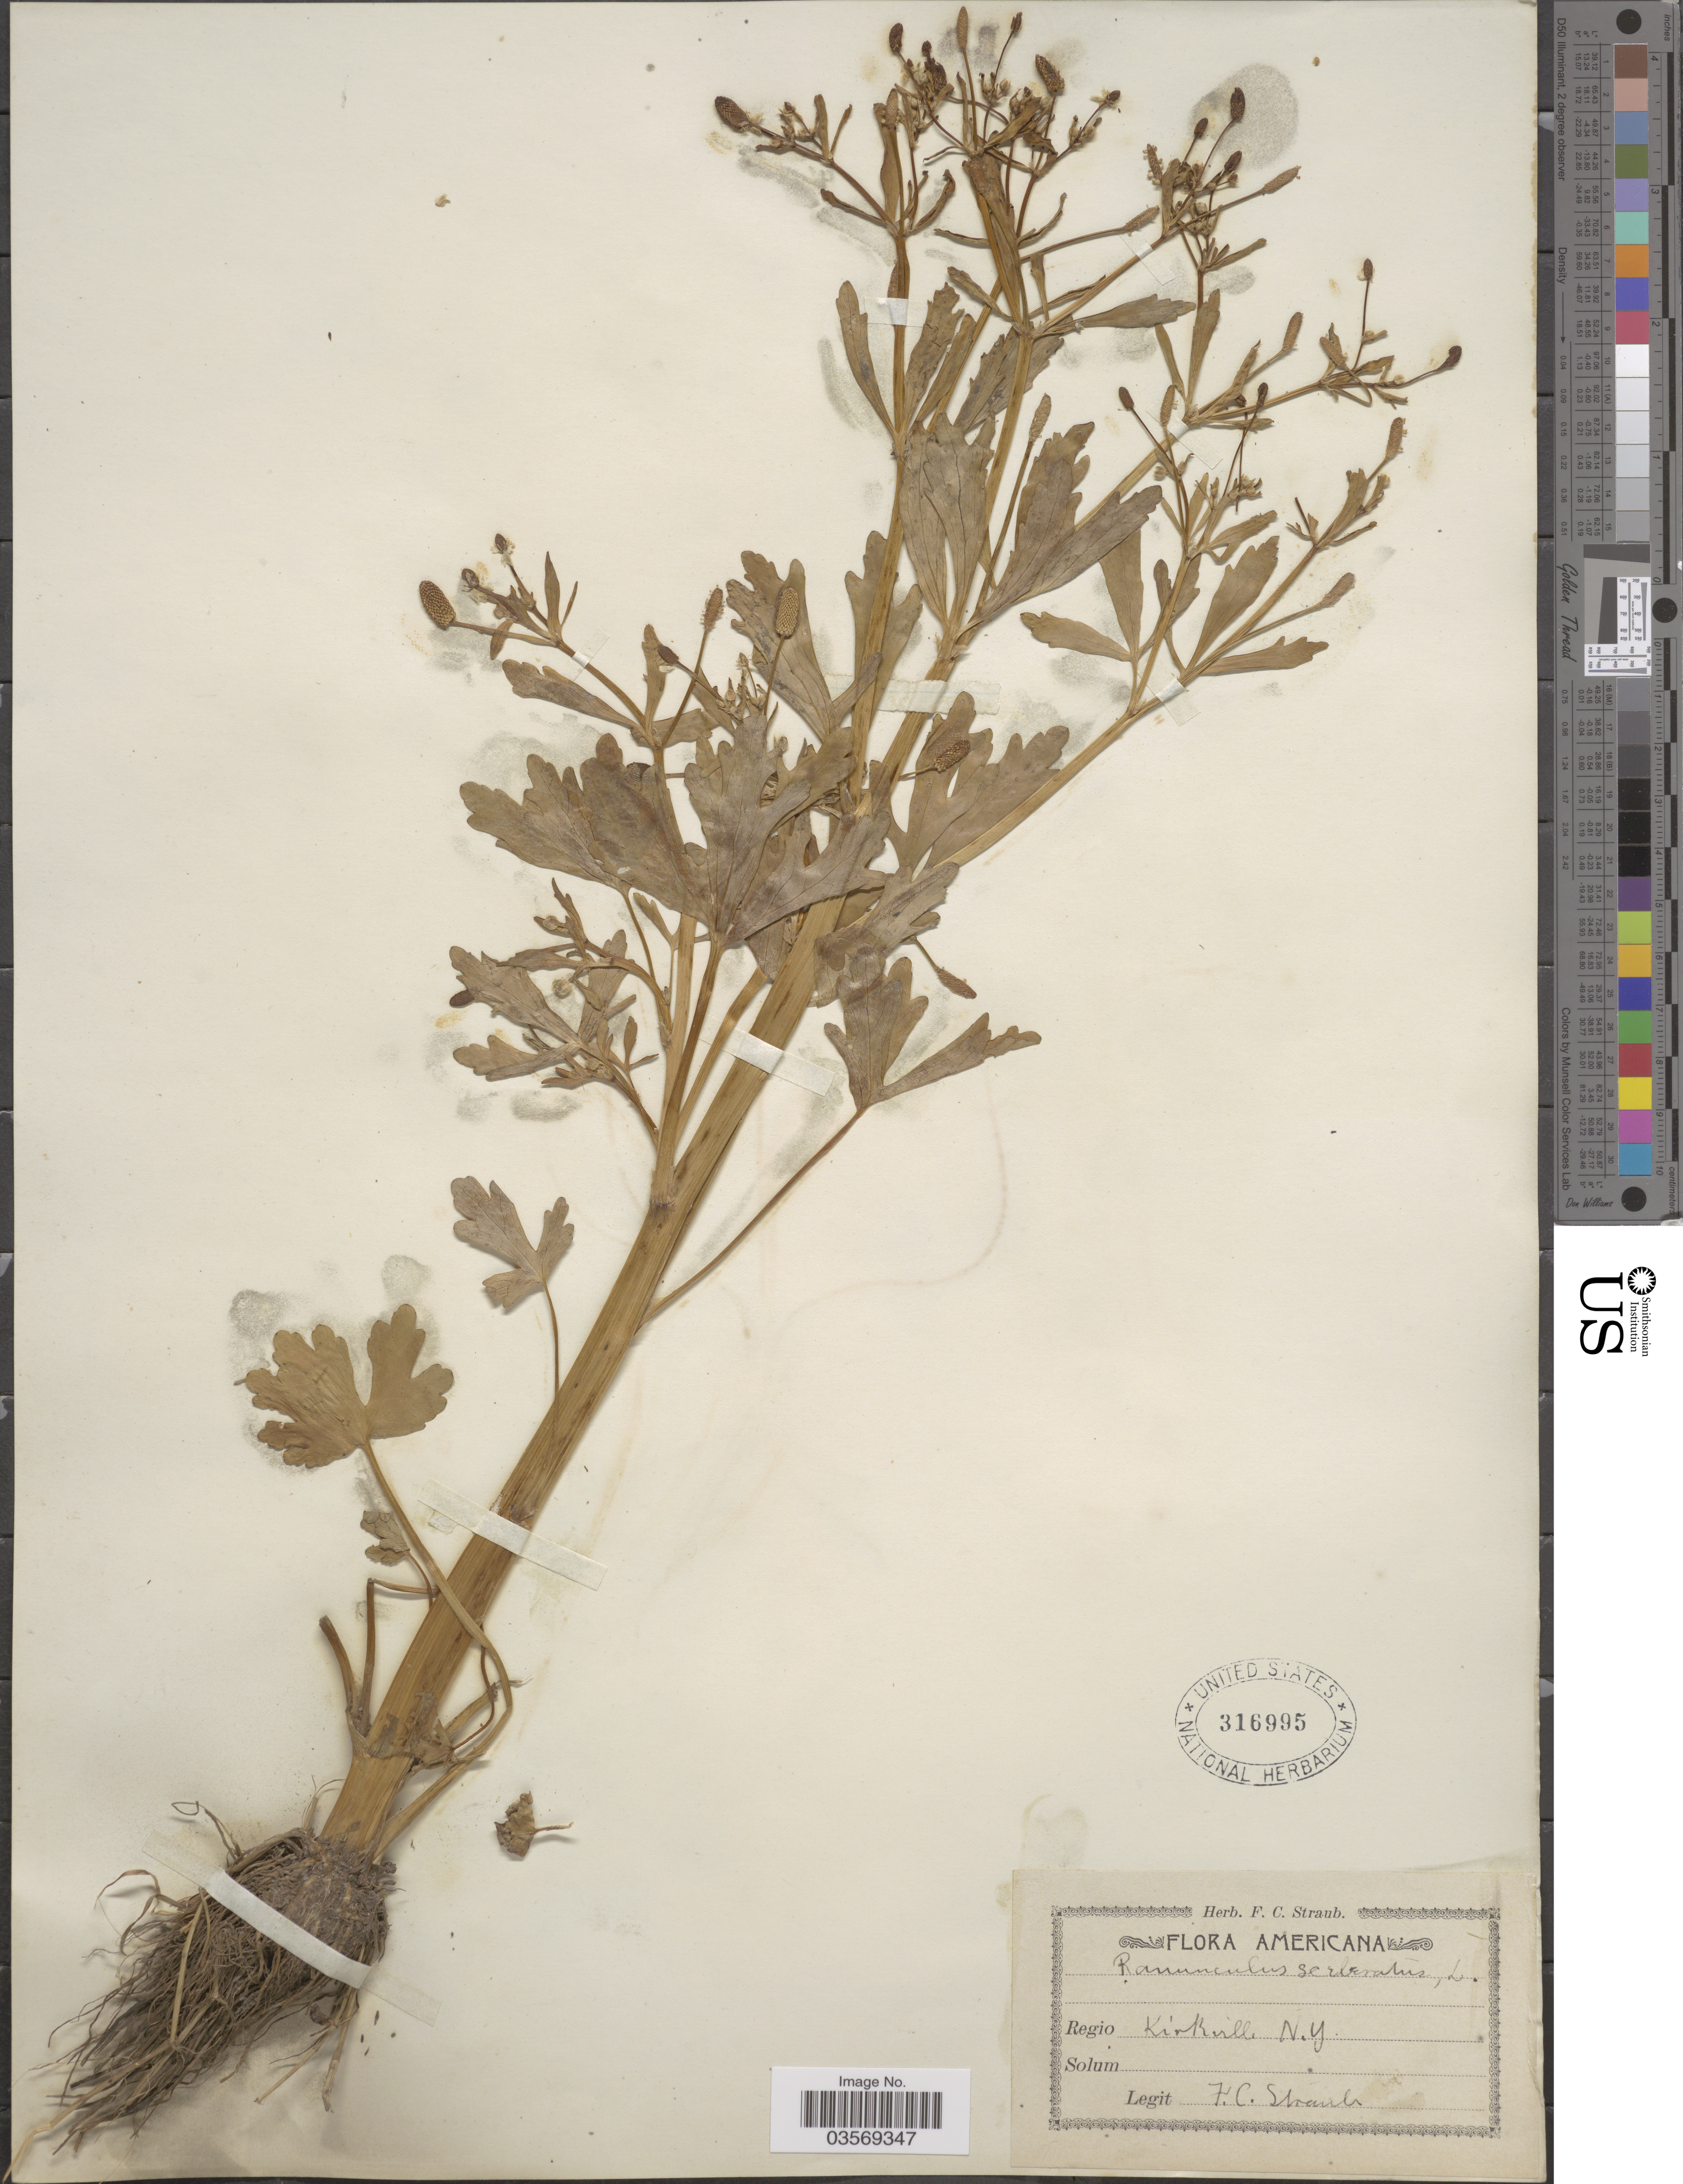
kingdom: Plantae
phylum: Tracheophyta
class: Magnoliopsida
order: Ranunculales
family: Ranunculaceae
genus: Ranunculus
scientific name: Ranunculus sceleratus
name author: L.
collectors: F. Straub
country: United States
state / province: New York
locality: Kirkville.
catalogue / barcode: US 316995